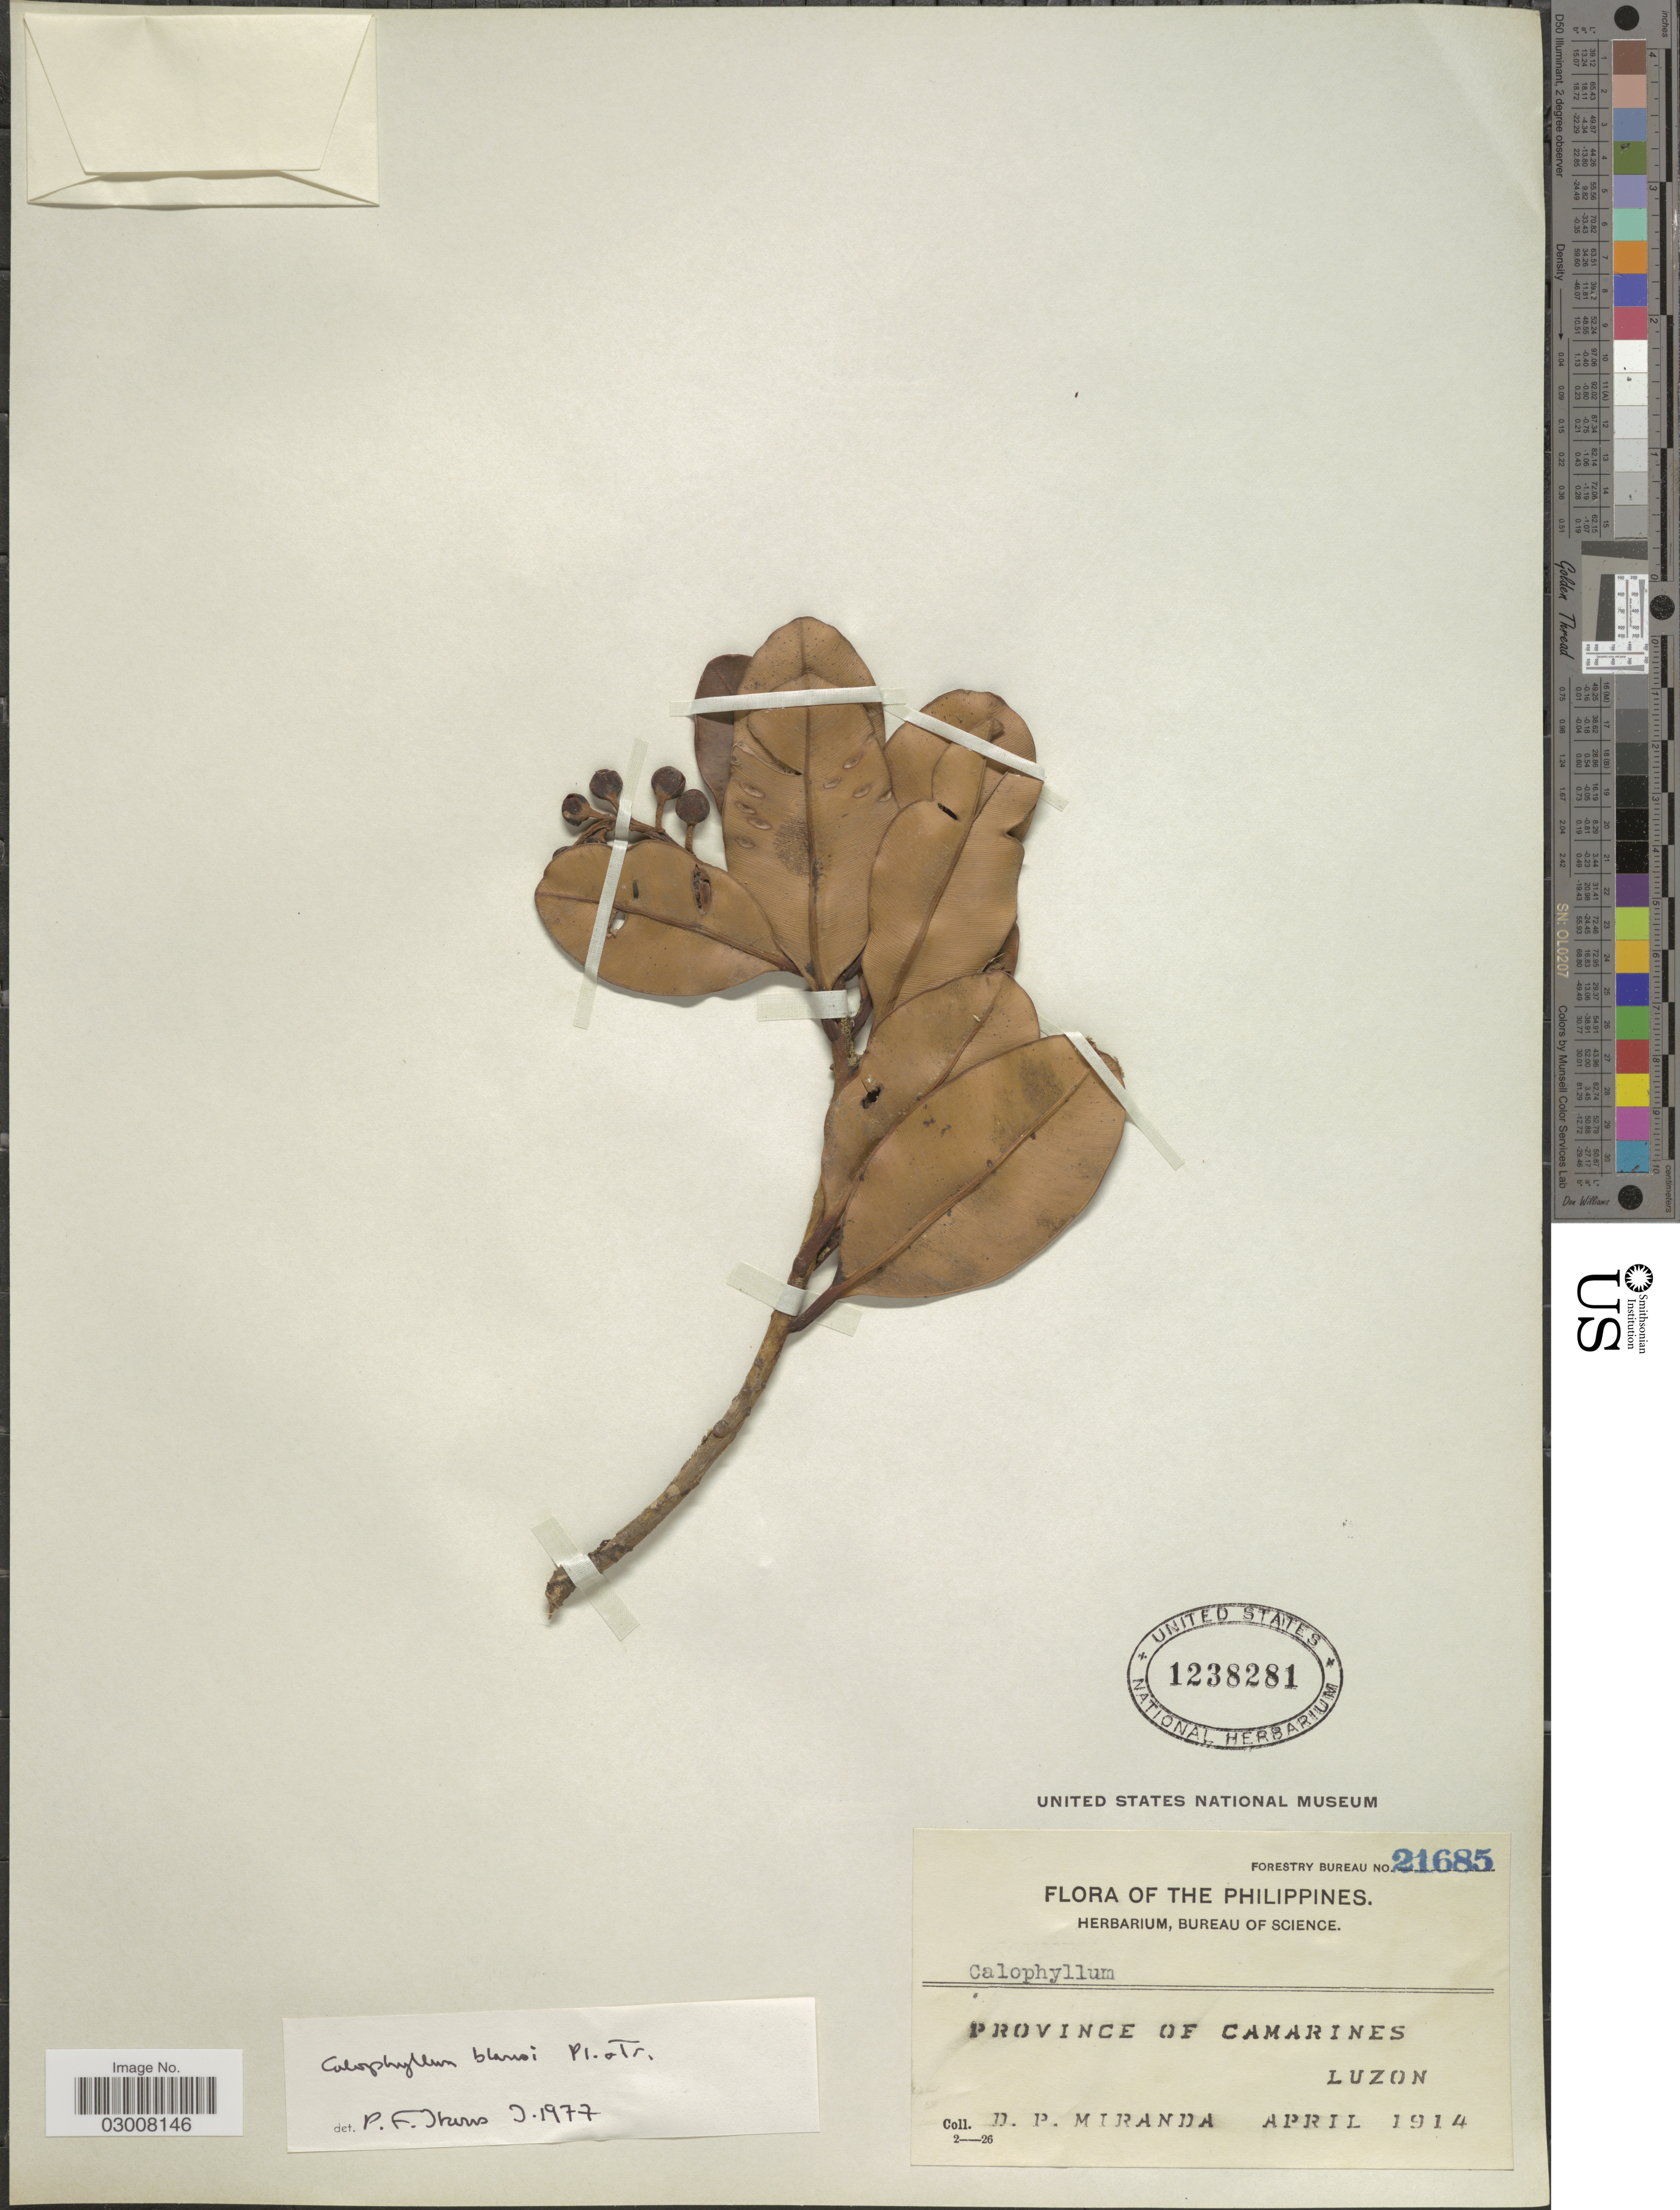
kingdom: Plantae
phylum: Tracheophyta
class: Magnoliopsida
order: Malpighiales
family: Calophyllaceae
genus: Calophyllum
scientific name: Calophyllum blancoi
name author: Planch. & Triana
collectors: D. P. Miranda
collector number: Forestry Bureau 21685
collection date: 1914-04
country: Philippines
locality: Province of Camarines, Luzon.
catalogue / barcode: US 1238281